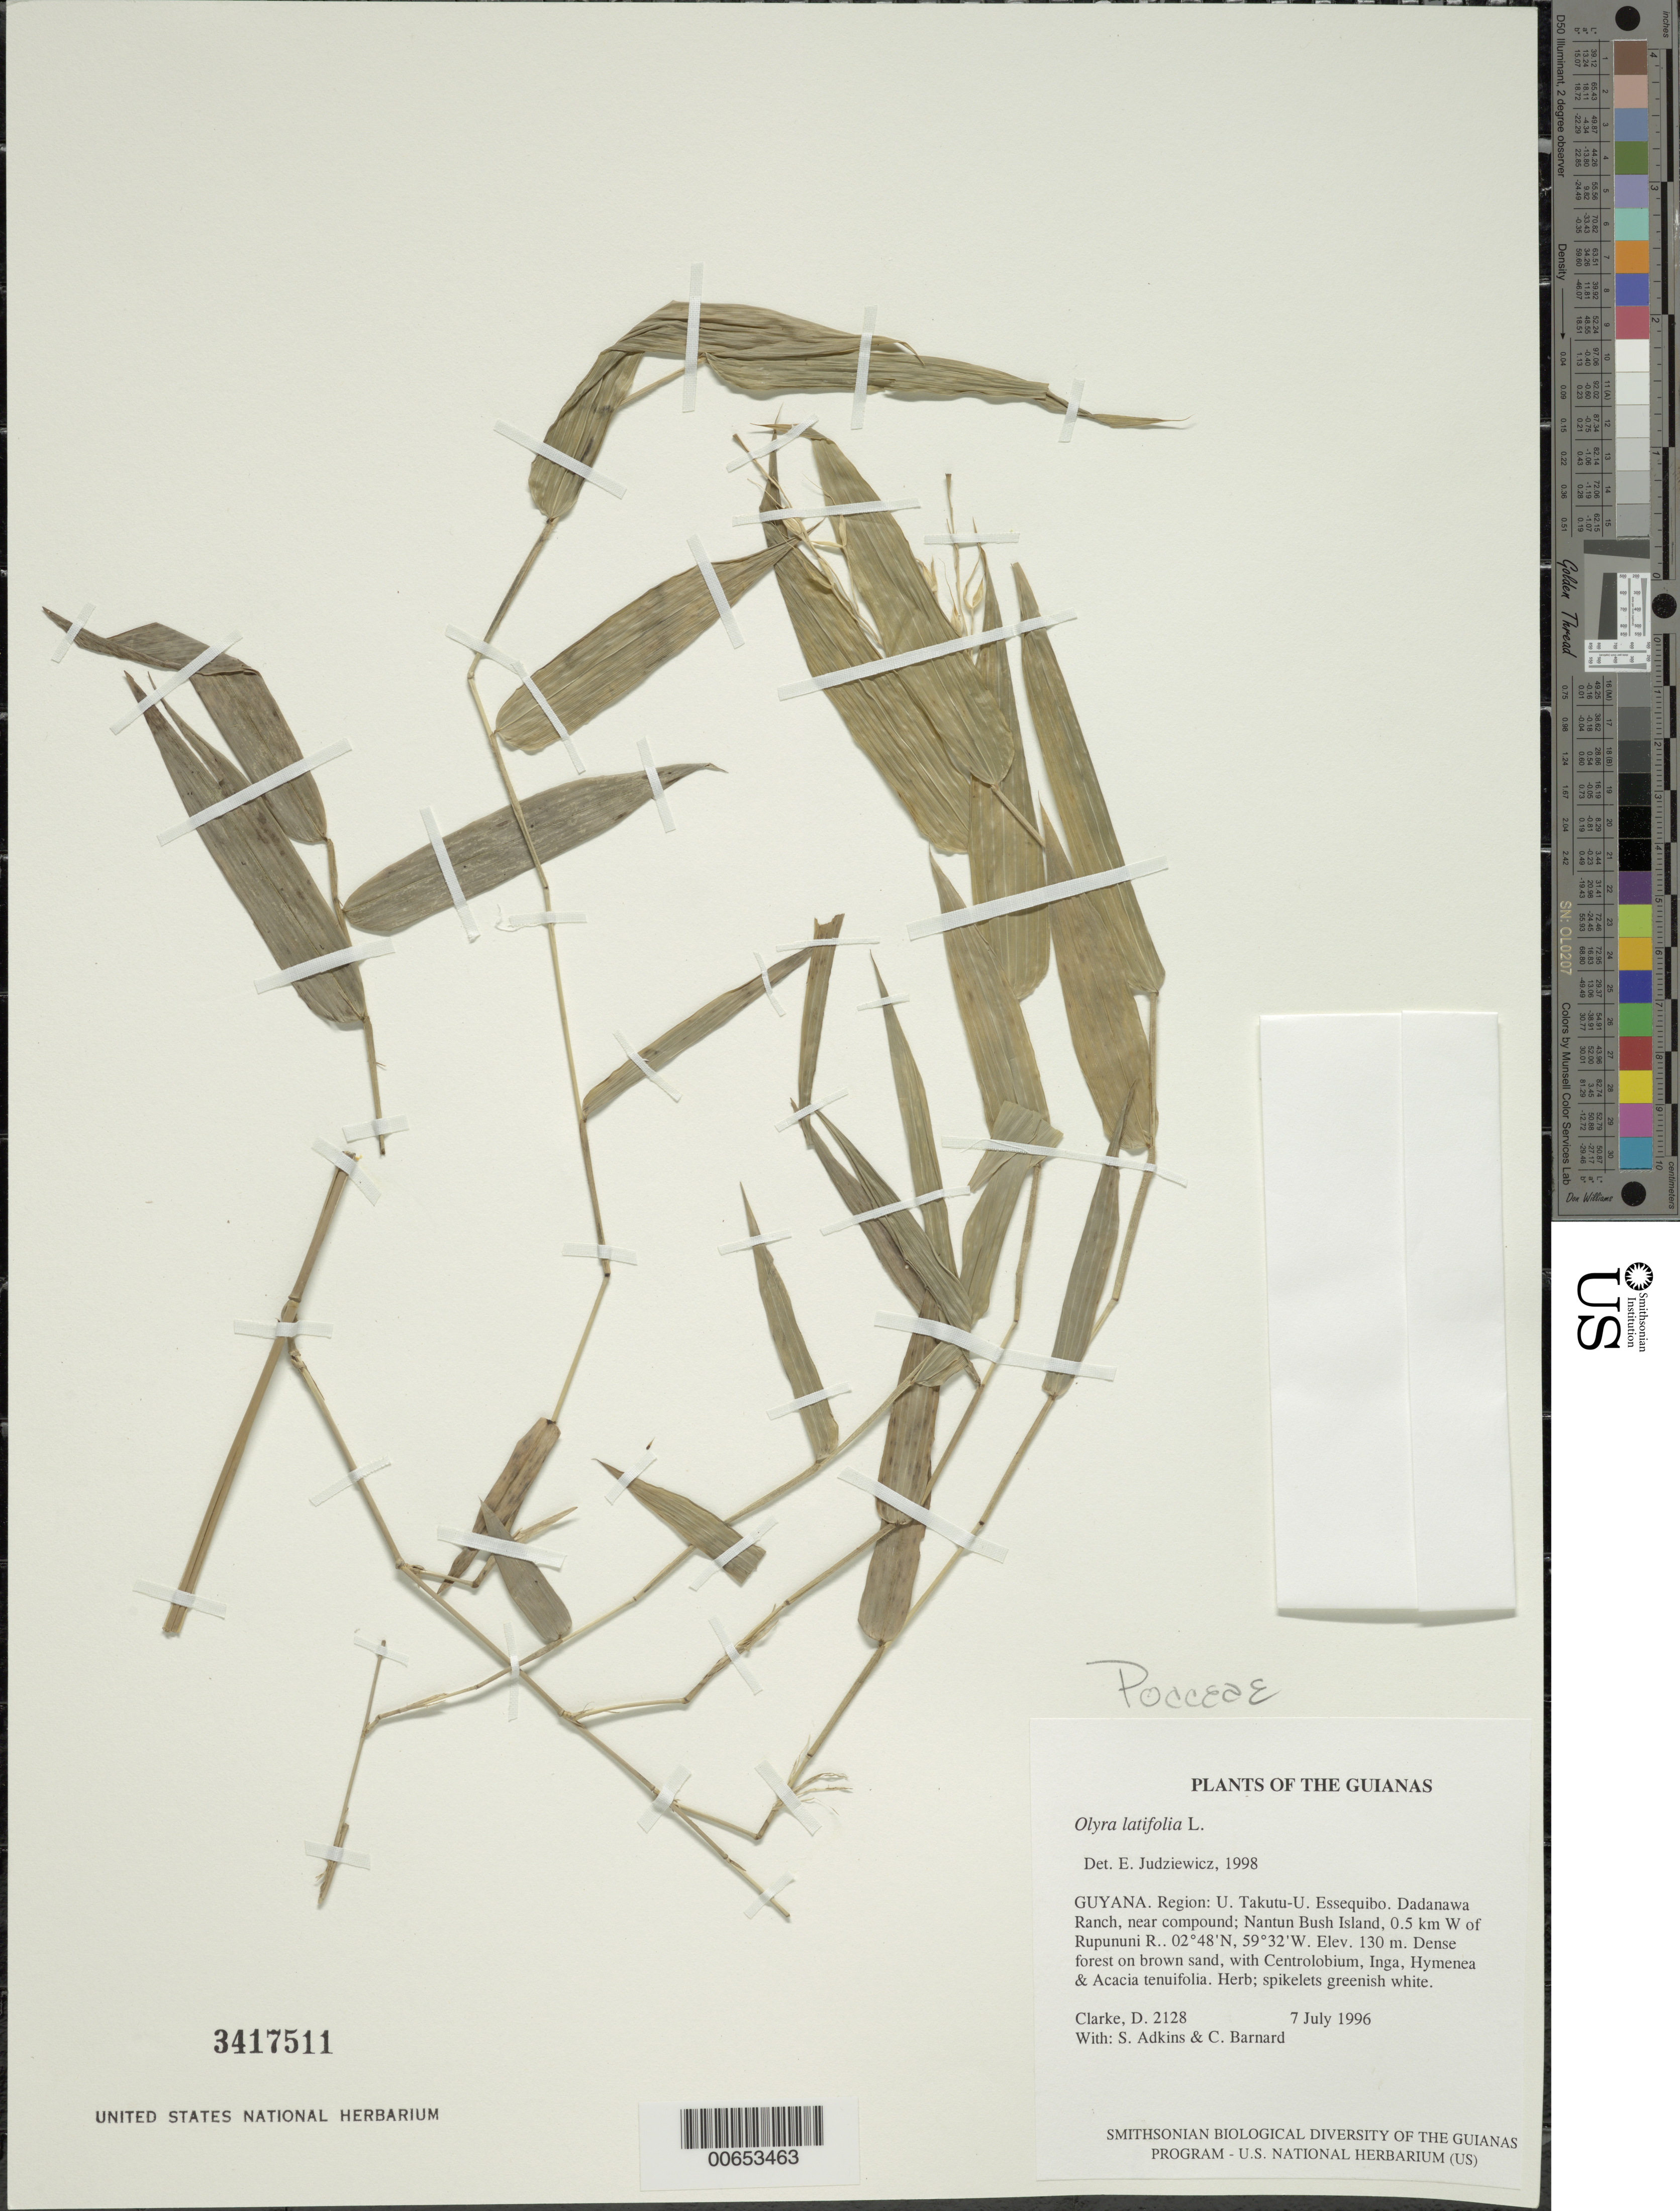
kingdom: Plantae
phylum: Tracheophyta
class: Liliopsida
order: Poales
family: Poaceae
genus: Olyra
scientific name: Olyra latifolia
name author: L.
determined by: Judziewicz, E. J.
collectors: H. D. Clarke, S. Adkins & C. Bernard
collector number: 2128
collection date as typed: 7 July 1996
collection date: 1996-07-07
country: Guyana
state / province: U. Takutu-U. Essequibo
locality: Dadanawa Ranch, near compound; Nantun Bush Island, 0.5 km W of Rupununi R.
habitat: Dense forest on brown sand, with Centrolobium, Inga, Hymenea & Acacia tenuifolia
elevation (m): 130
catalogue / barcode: US 3417511